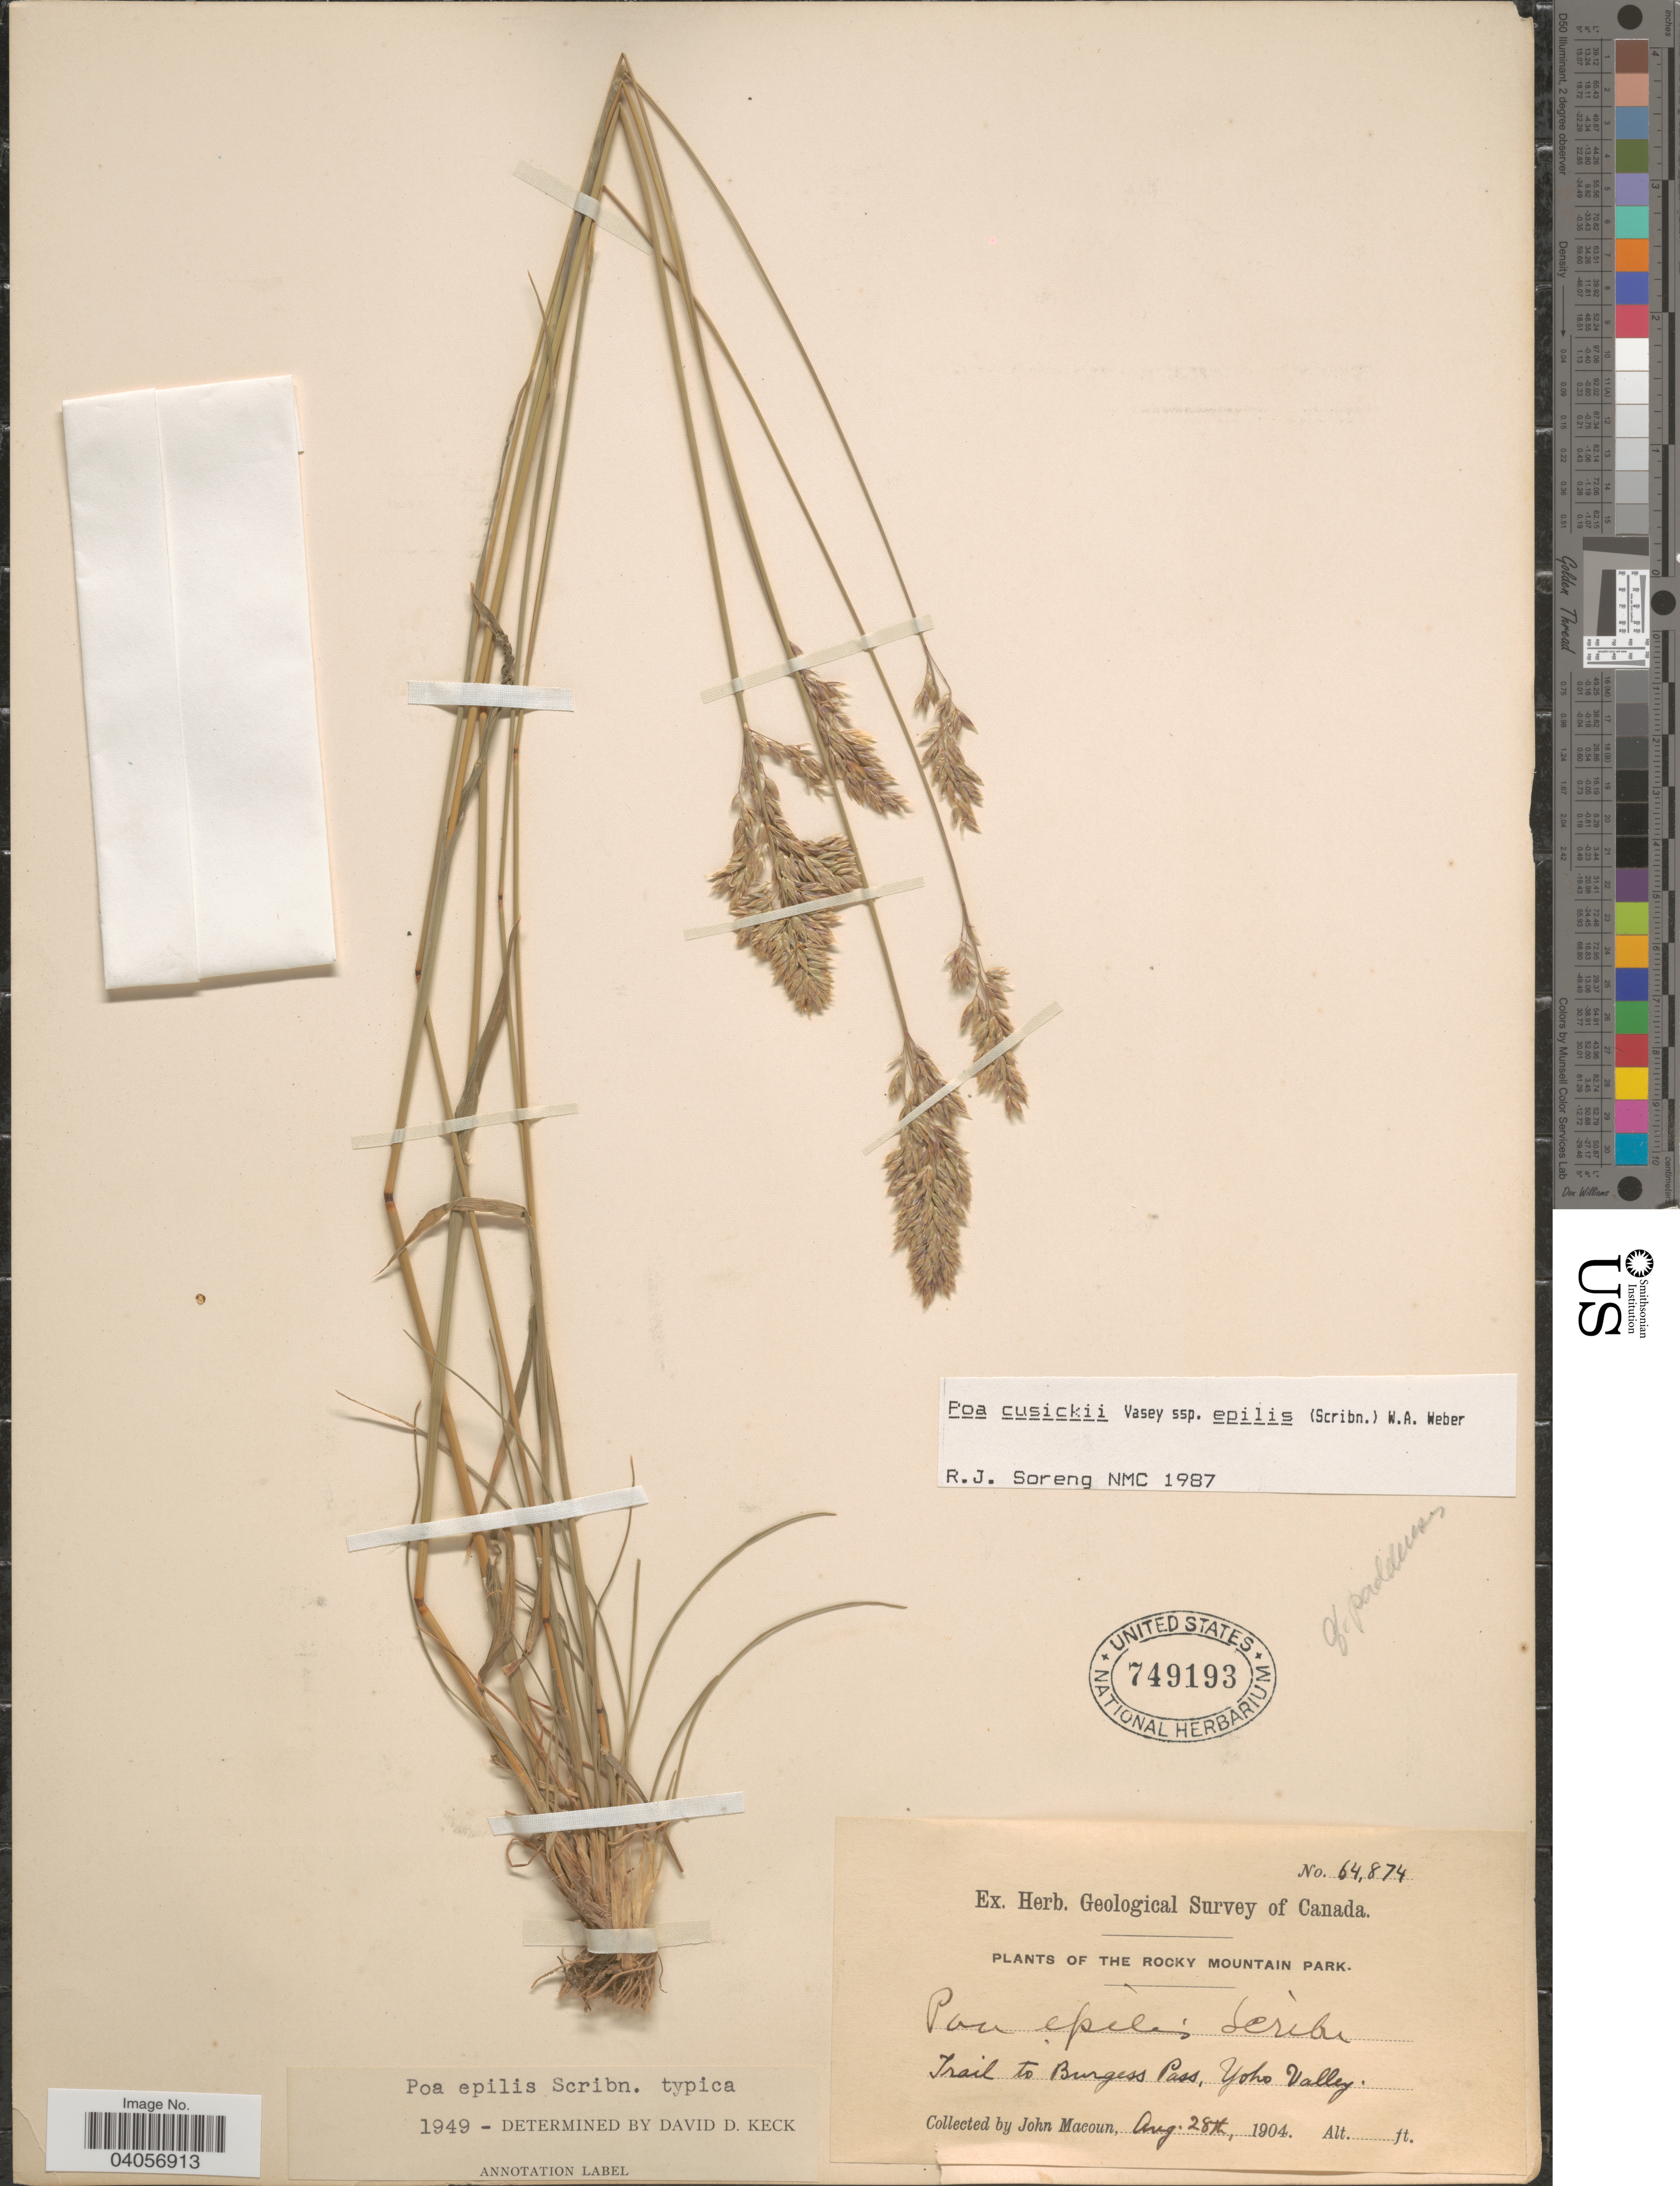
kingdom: Plantae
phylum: Tracheophyta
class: Liliopsida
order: Poales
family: Poaceae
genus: Poa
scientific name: Poa cusickii subsp. epilis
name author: (Scribn.) W.A. Weber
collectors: J. Macoun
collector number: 64874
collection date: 1904-08-28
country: Canada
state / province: British Columbia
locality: The Rocky Mountain Park. Trail to Burgess Pass, Yoho Valley.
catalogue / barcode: US 749193